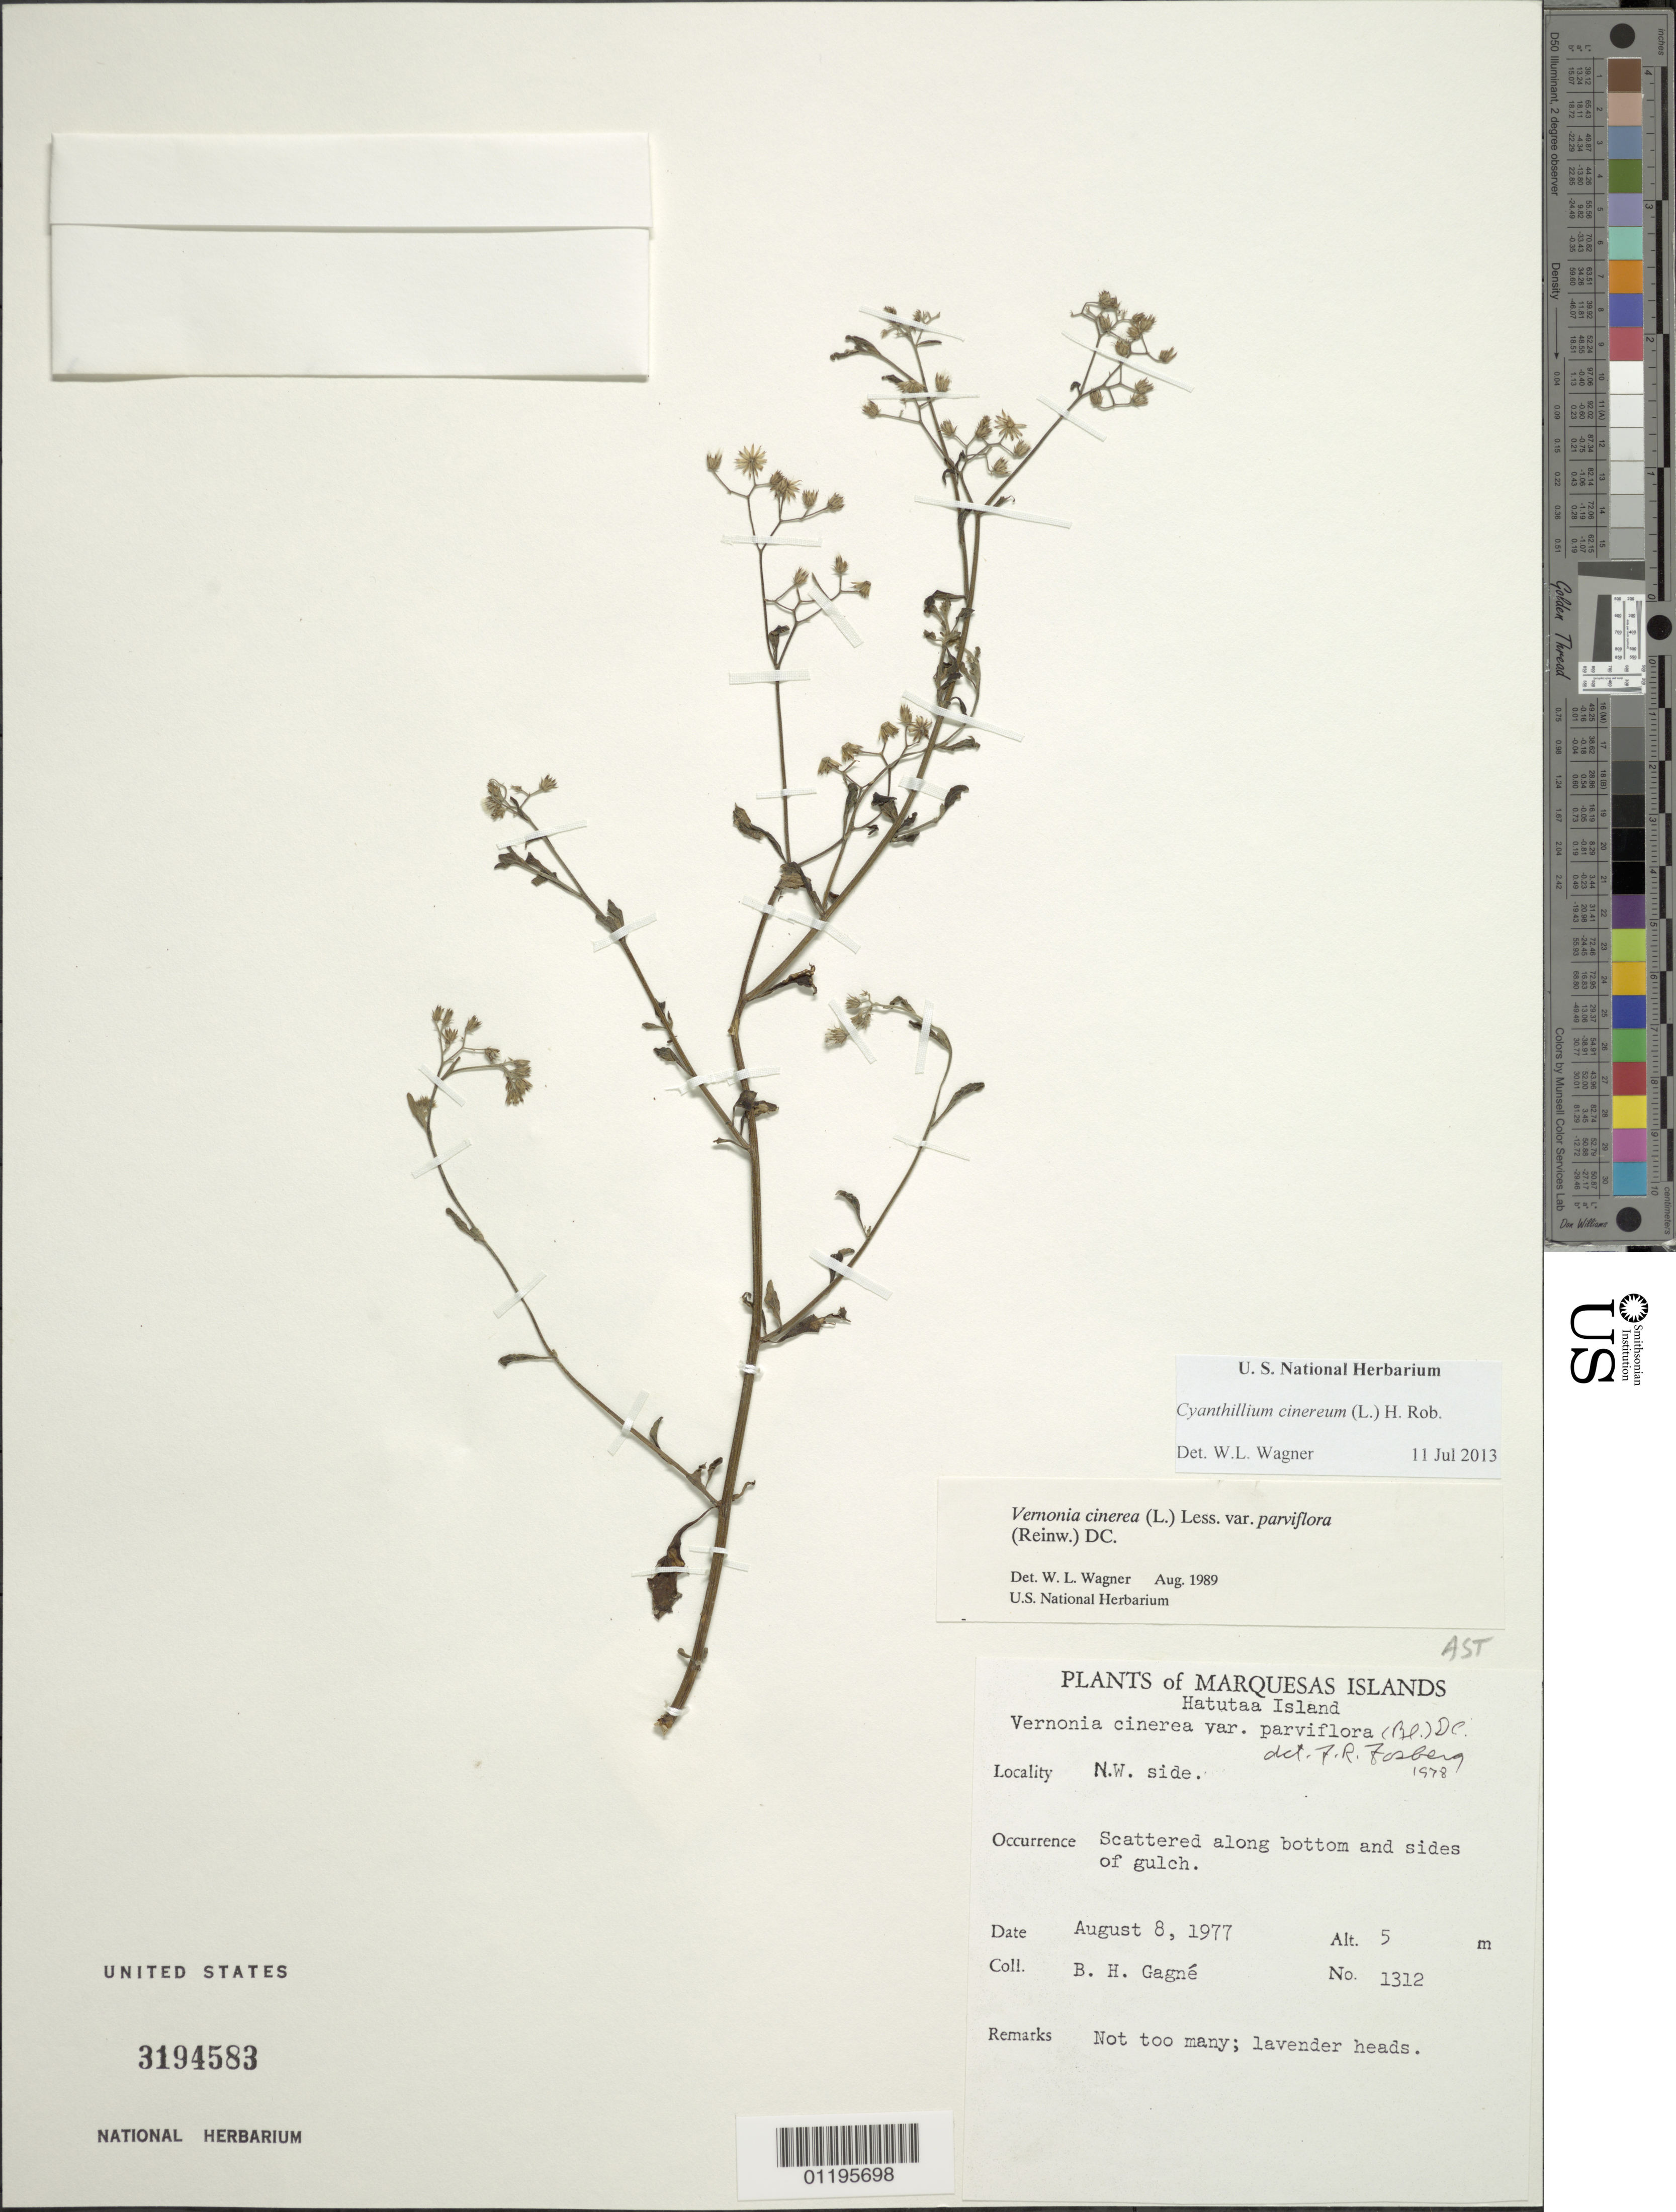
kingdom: Plantae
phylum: Tracheophyta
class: Magnoliopsida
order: Asterales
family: Asteraceae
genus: Cyanthillium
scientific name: Cyanthillium cinereum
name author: (L.) H. Rob.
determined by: Wagner, W. L., (BOT), Smithsonian Institution - National Museum of Natural History (UNITED STATES)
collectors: B. H. Gagné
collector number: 1312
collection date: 1977-08-08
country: French Polynesia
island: Hatutaa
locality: NW side of island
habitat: Scattered along bottom and sides of gulch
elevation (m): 5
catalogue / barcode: US 3194583